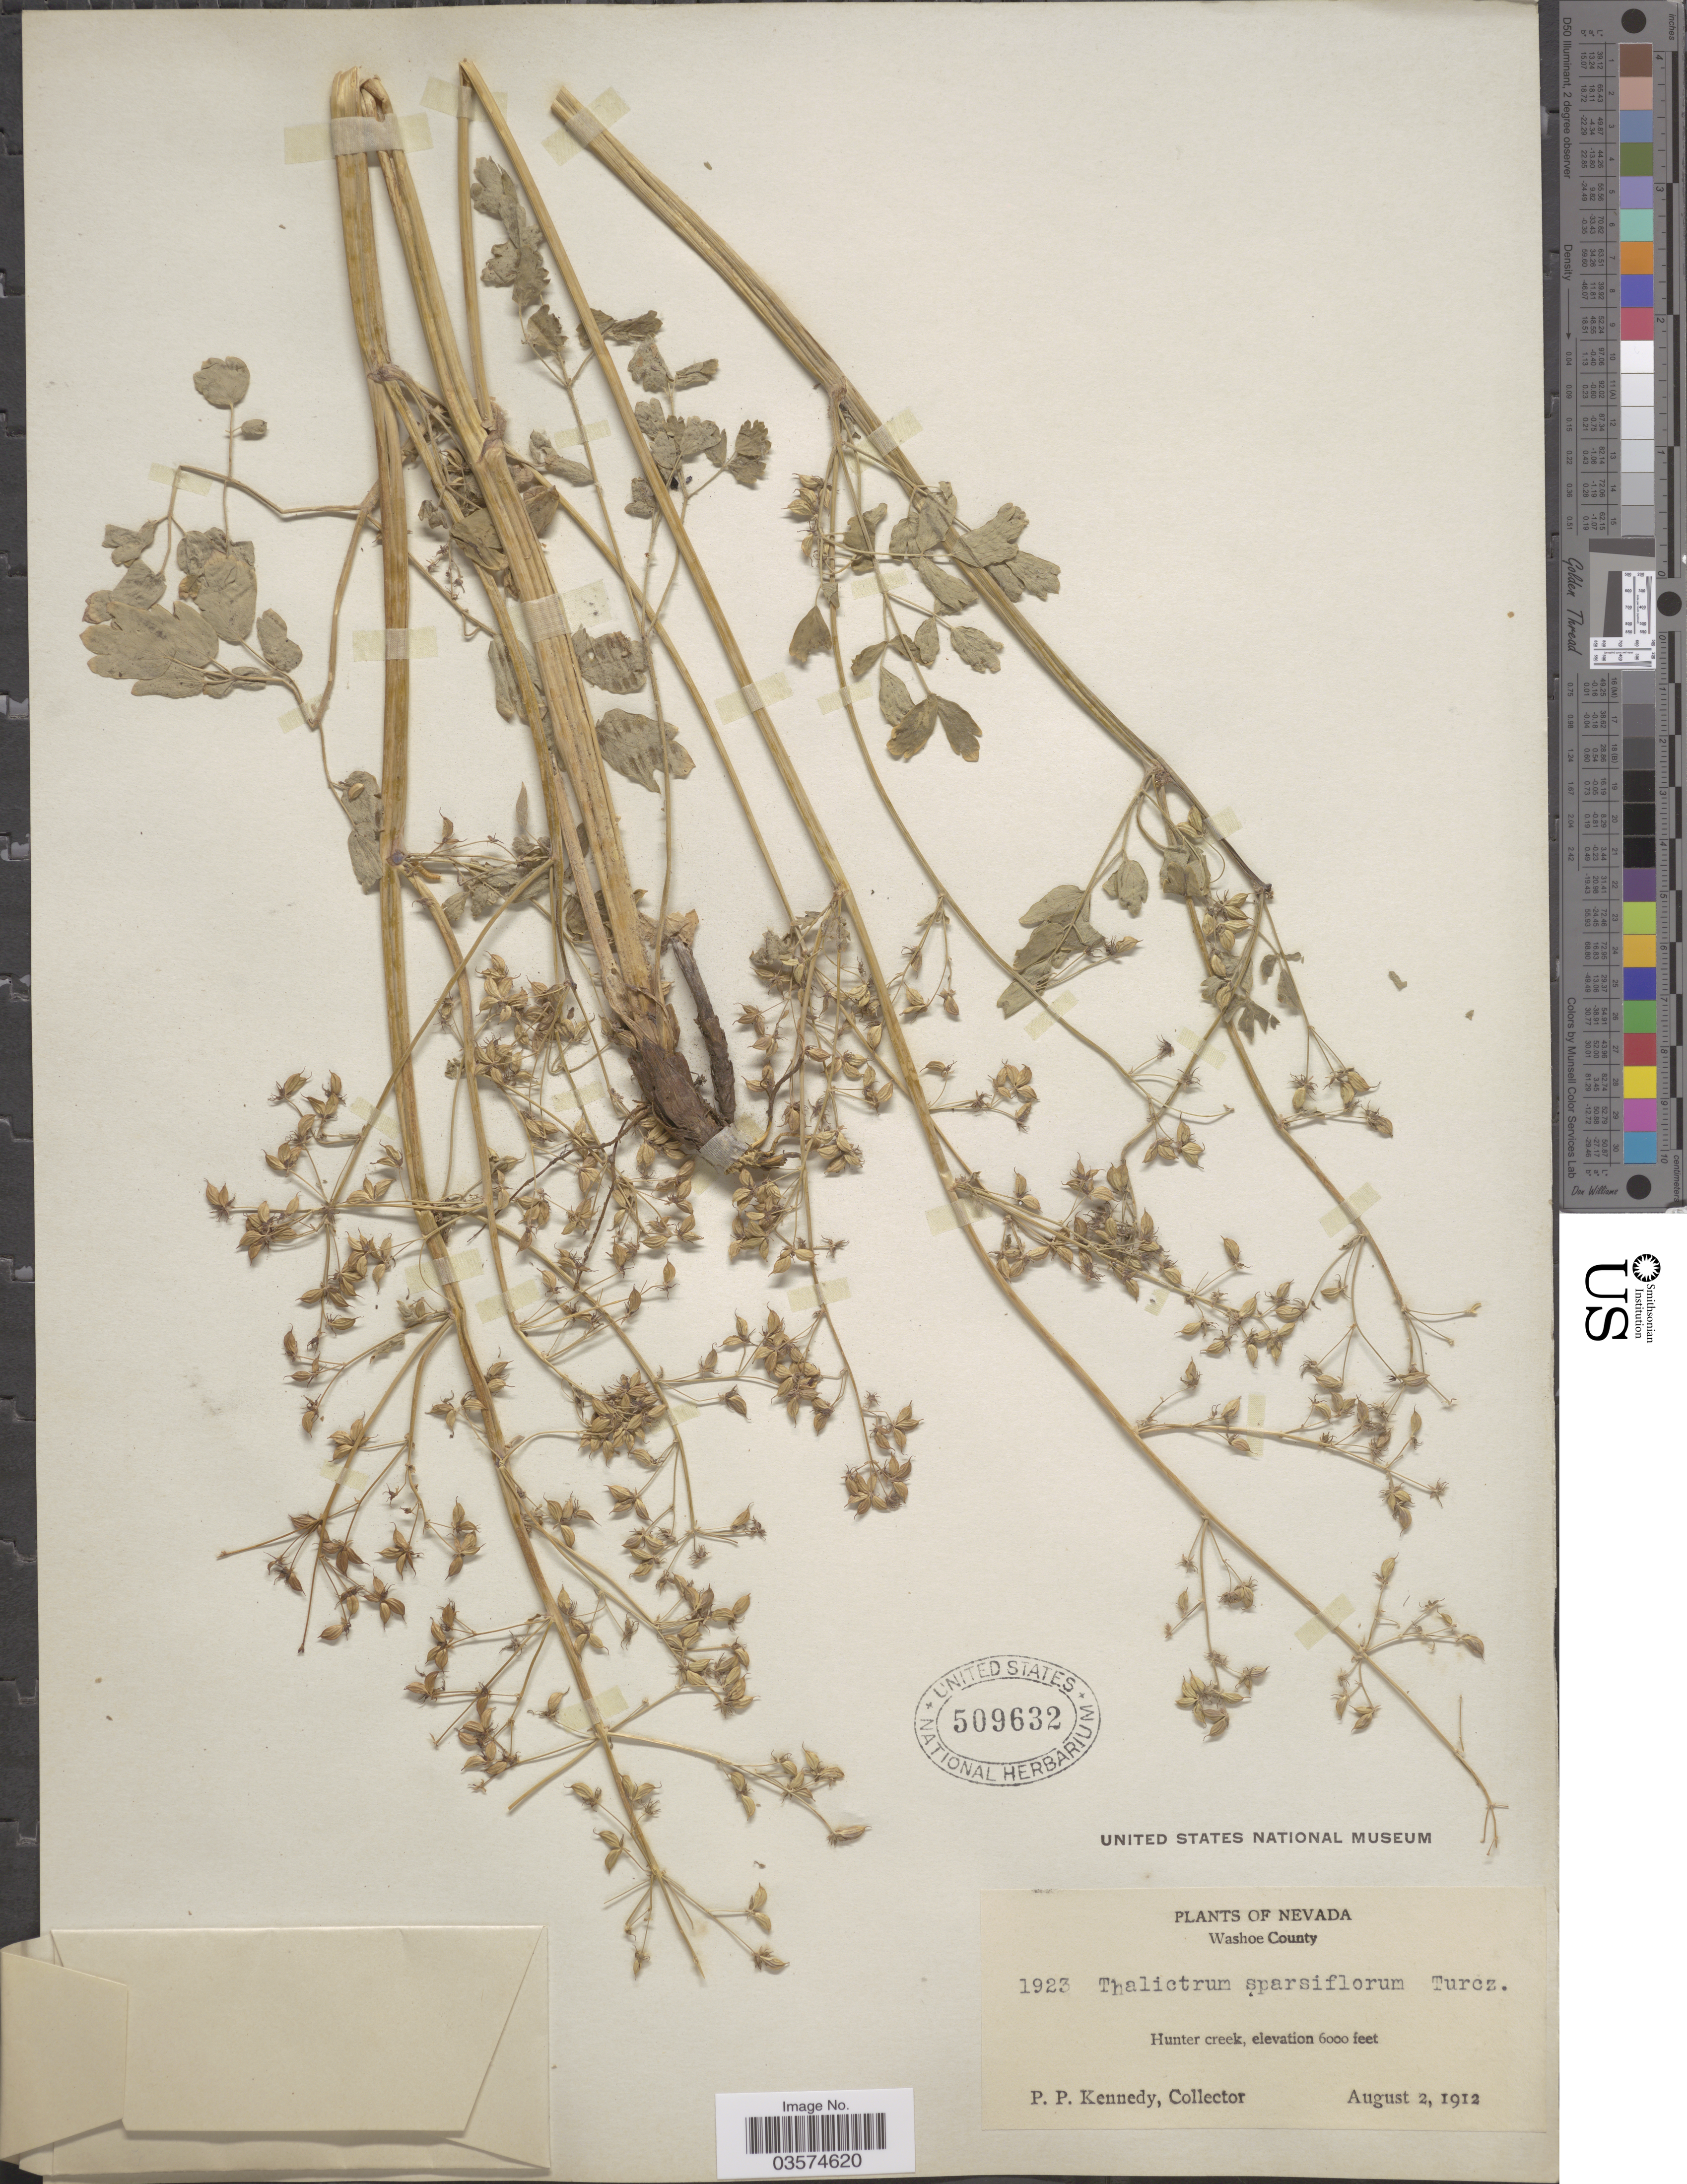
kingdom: Plantae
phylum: Tracheophyta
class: Magnoliopsida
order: Ranunculales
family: Ranunculaceae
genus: Thalictrum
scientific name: Thalictrum sparsiflorum var. nevadense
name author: B. Boivin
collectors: P. Kennedy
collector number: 1923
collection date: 1912-08-02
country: United States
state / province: Nevada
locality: Washoe County. Hunter creek canyon.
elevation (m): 1829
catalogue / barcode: US 509632